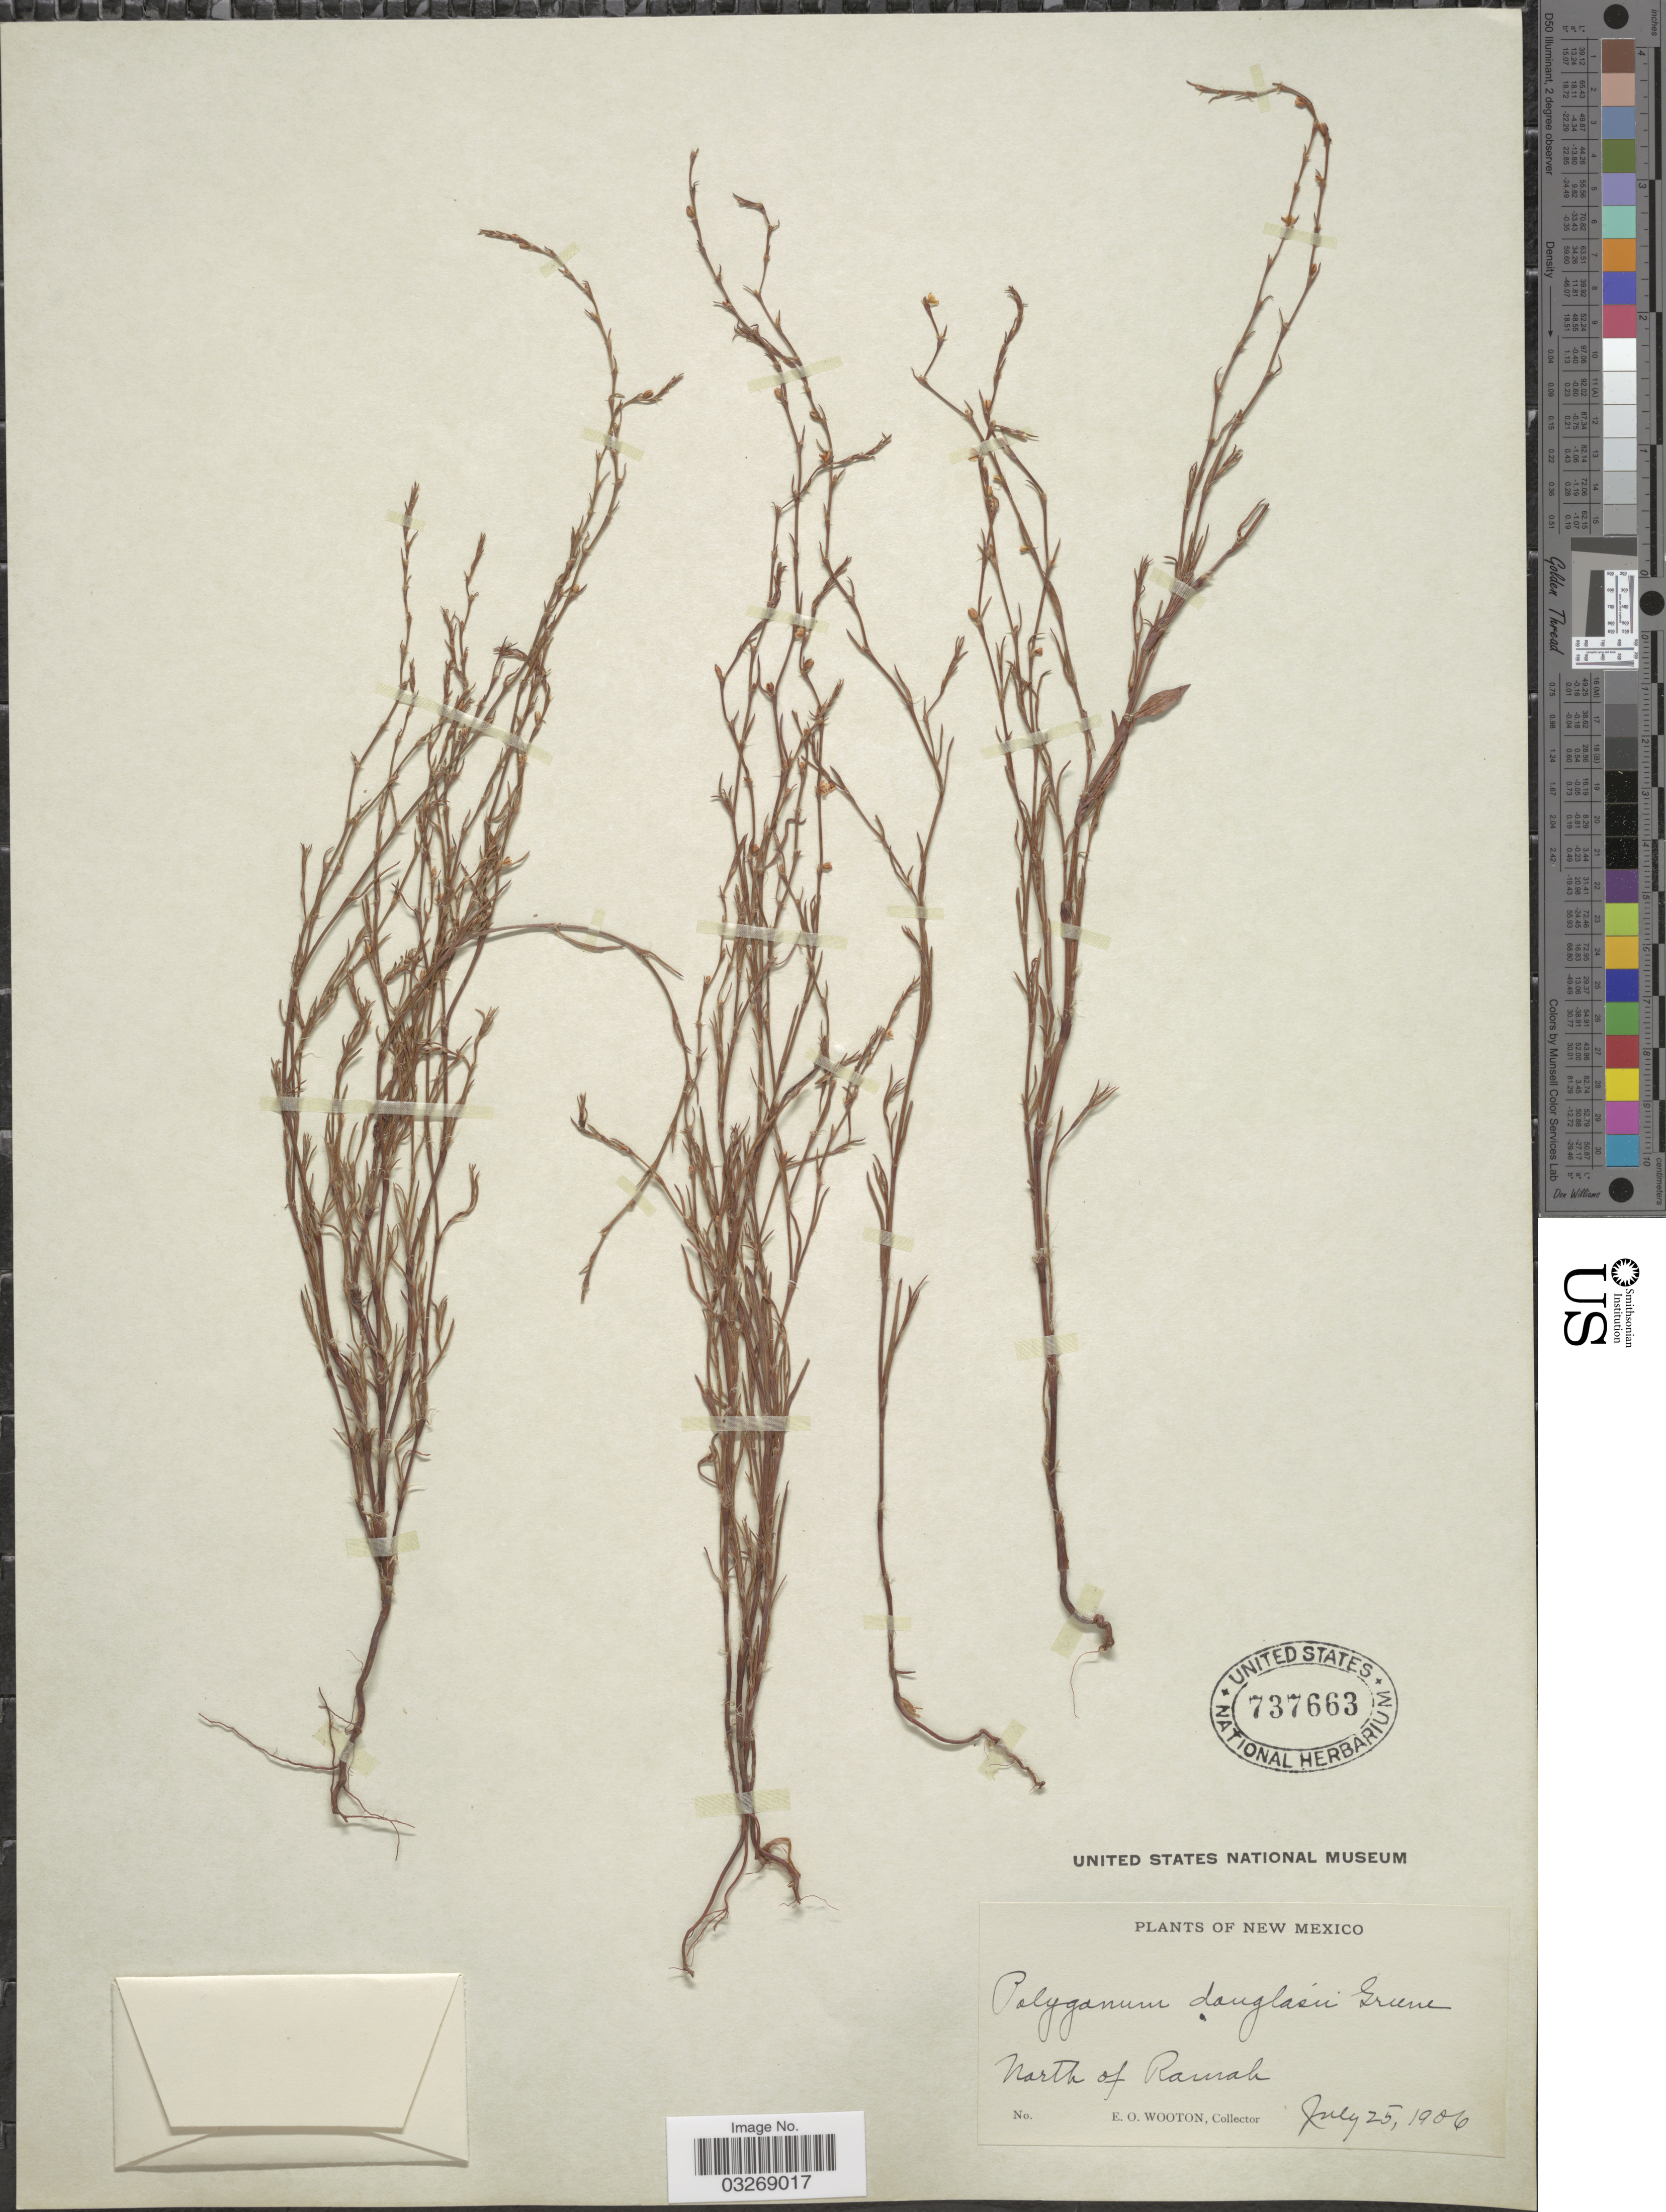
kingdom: Plantae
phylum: Tracheophyta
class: Magnoliopsida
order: Caryophyllales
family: Polygonaceae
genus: Polygonum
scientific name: Polygonum douglasii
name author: Greene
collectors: E. O. Wooton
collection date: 1906-07-25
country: United States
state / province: New Mexico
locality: North of Ramah.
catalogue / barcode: US 737663